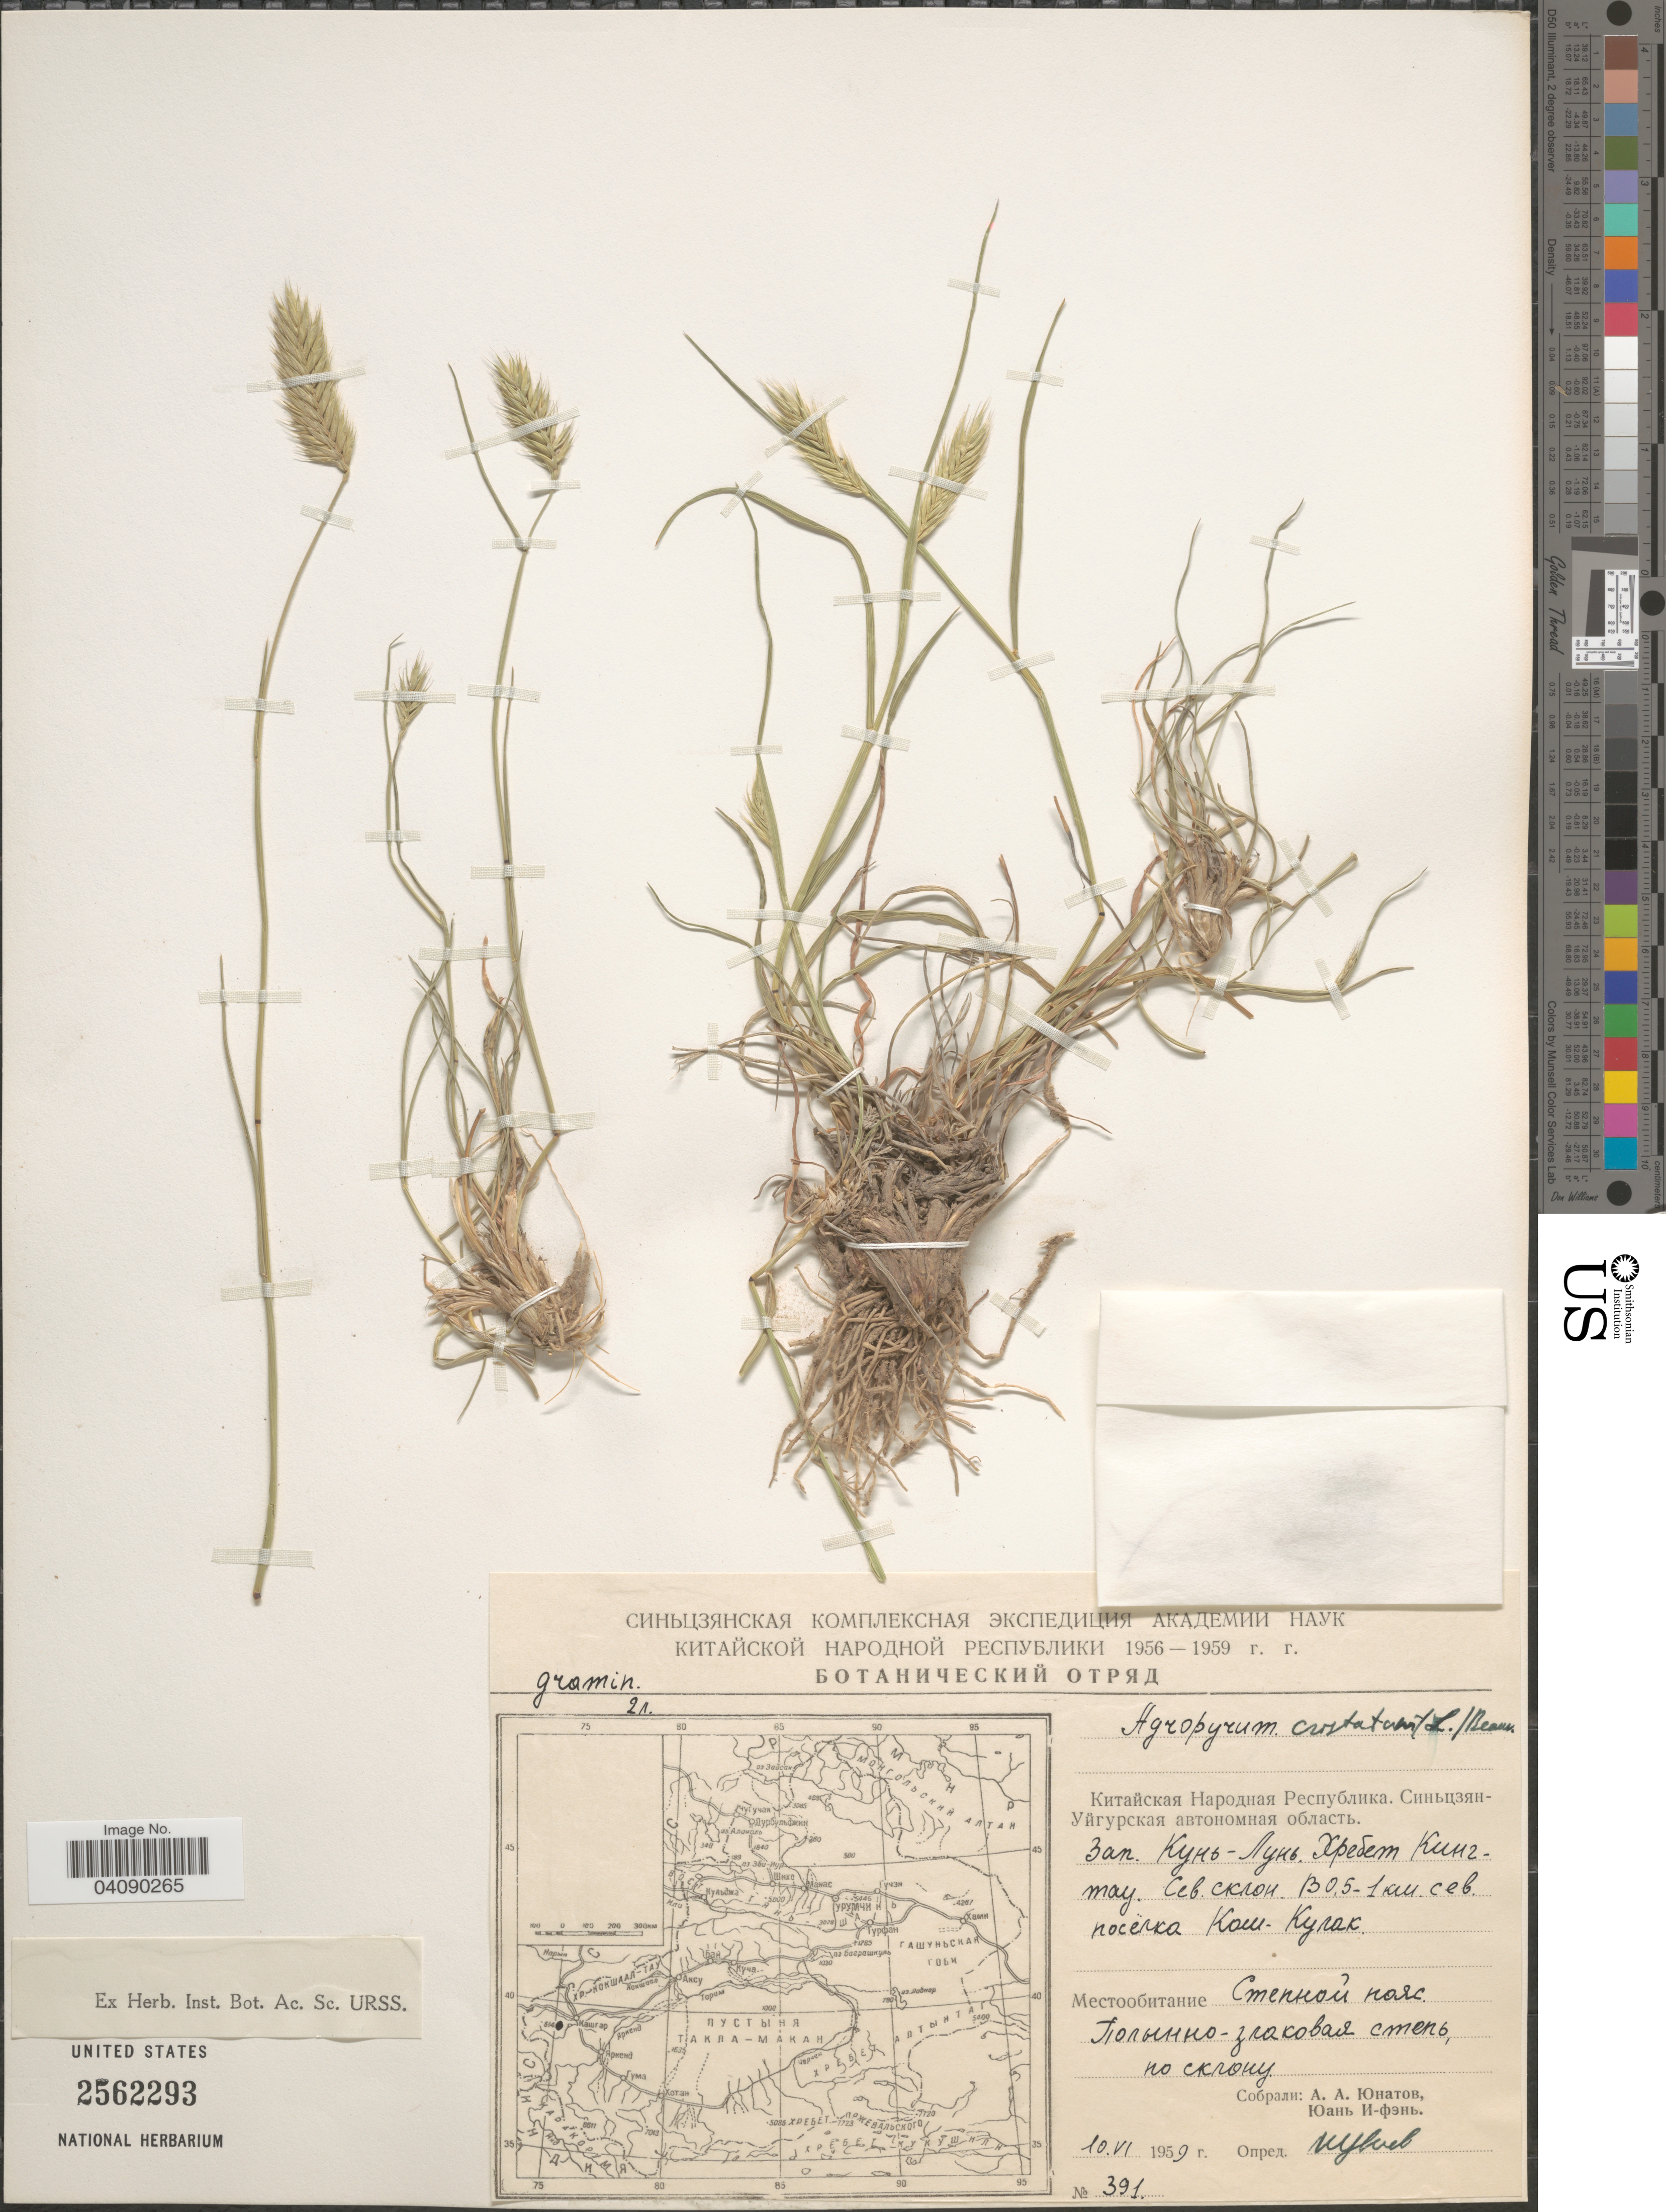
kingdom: Plantae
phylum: Tracheophyta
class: Liliopsida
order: Poales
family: Poaceae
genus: Agropyron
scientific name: Agropyron cristatum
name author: (L.) Gaertn.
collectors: A. Unatov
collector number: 391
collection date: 1959-06-10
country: China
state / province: Xinjiang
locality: West Kunlun, King-tau ridge, 0.5-1 km N of village Kosh-Kulak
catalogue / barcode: US 2562293